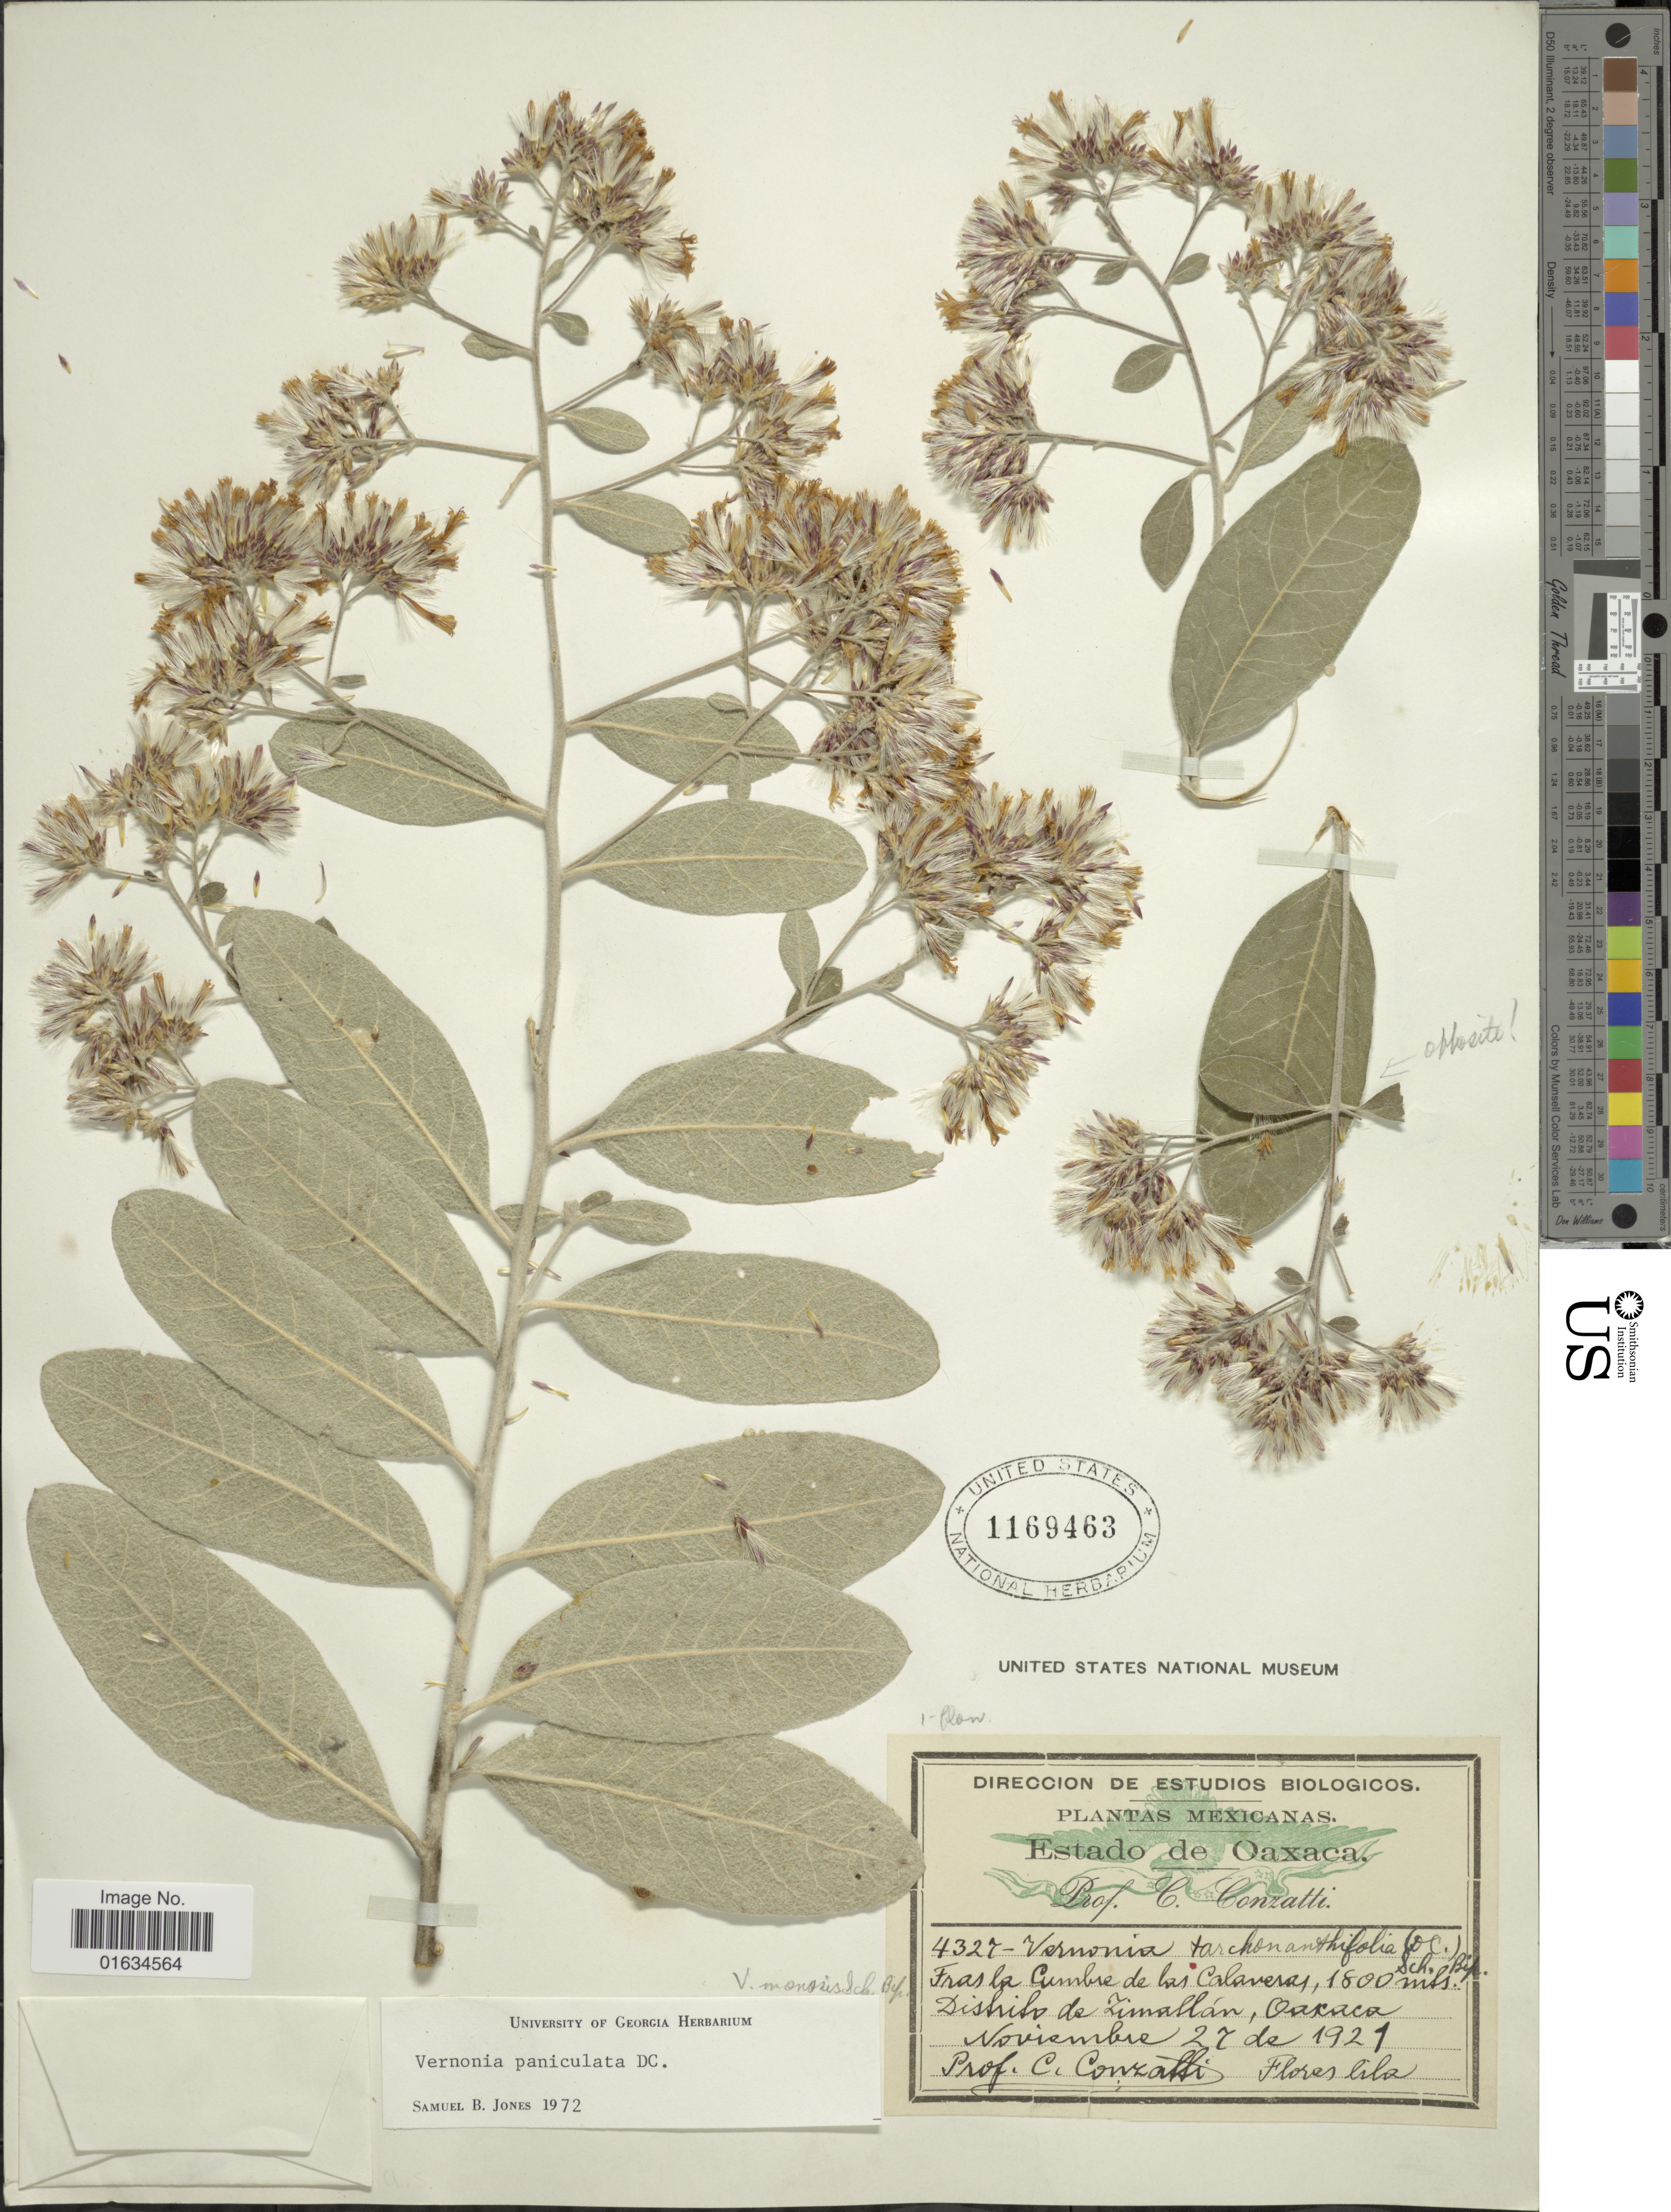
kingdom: Plantae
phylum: Tracheophyta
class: Magnoliopsida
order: Asterales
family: Asteraceae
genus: Vernonia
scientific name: Vernonia paniculata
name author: DC.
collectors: C. Conzatti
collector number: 4327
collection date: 1921-11-27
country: Mexico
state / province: Oaxaca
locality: Tras la Cumbre de las Calavera, Distrito de Zimatlán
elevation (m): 1800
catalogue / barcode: US 1169463